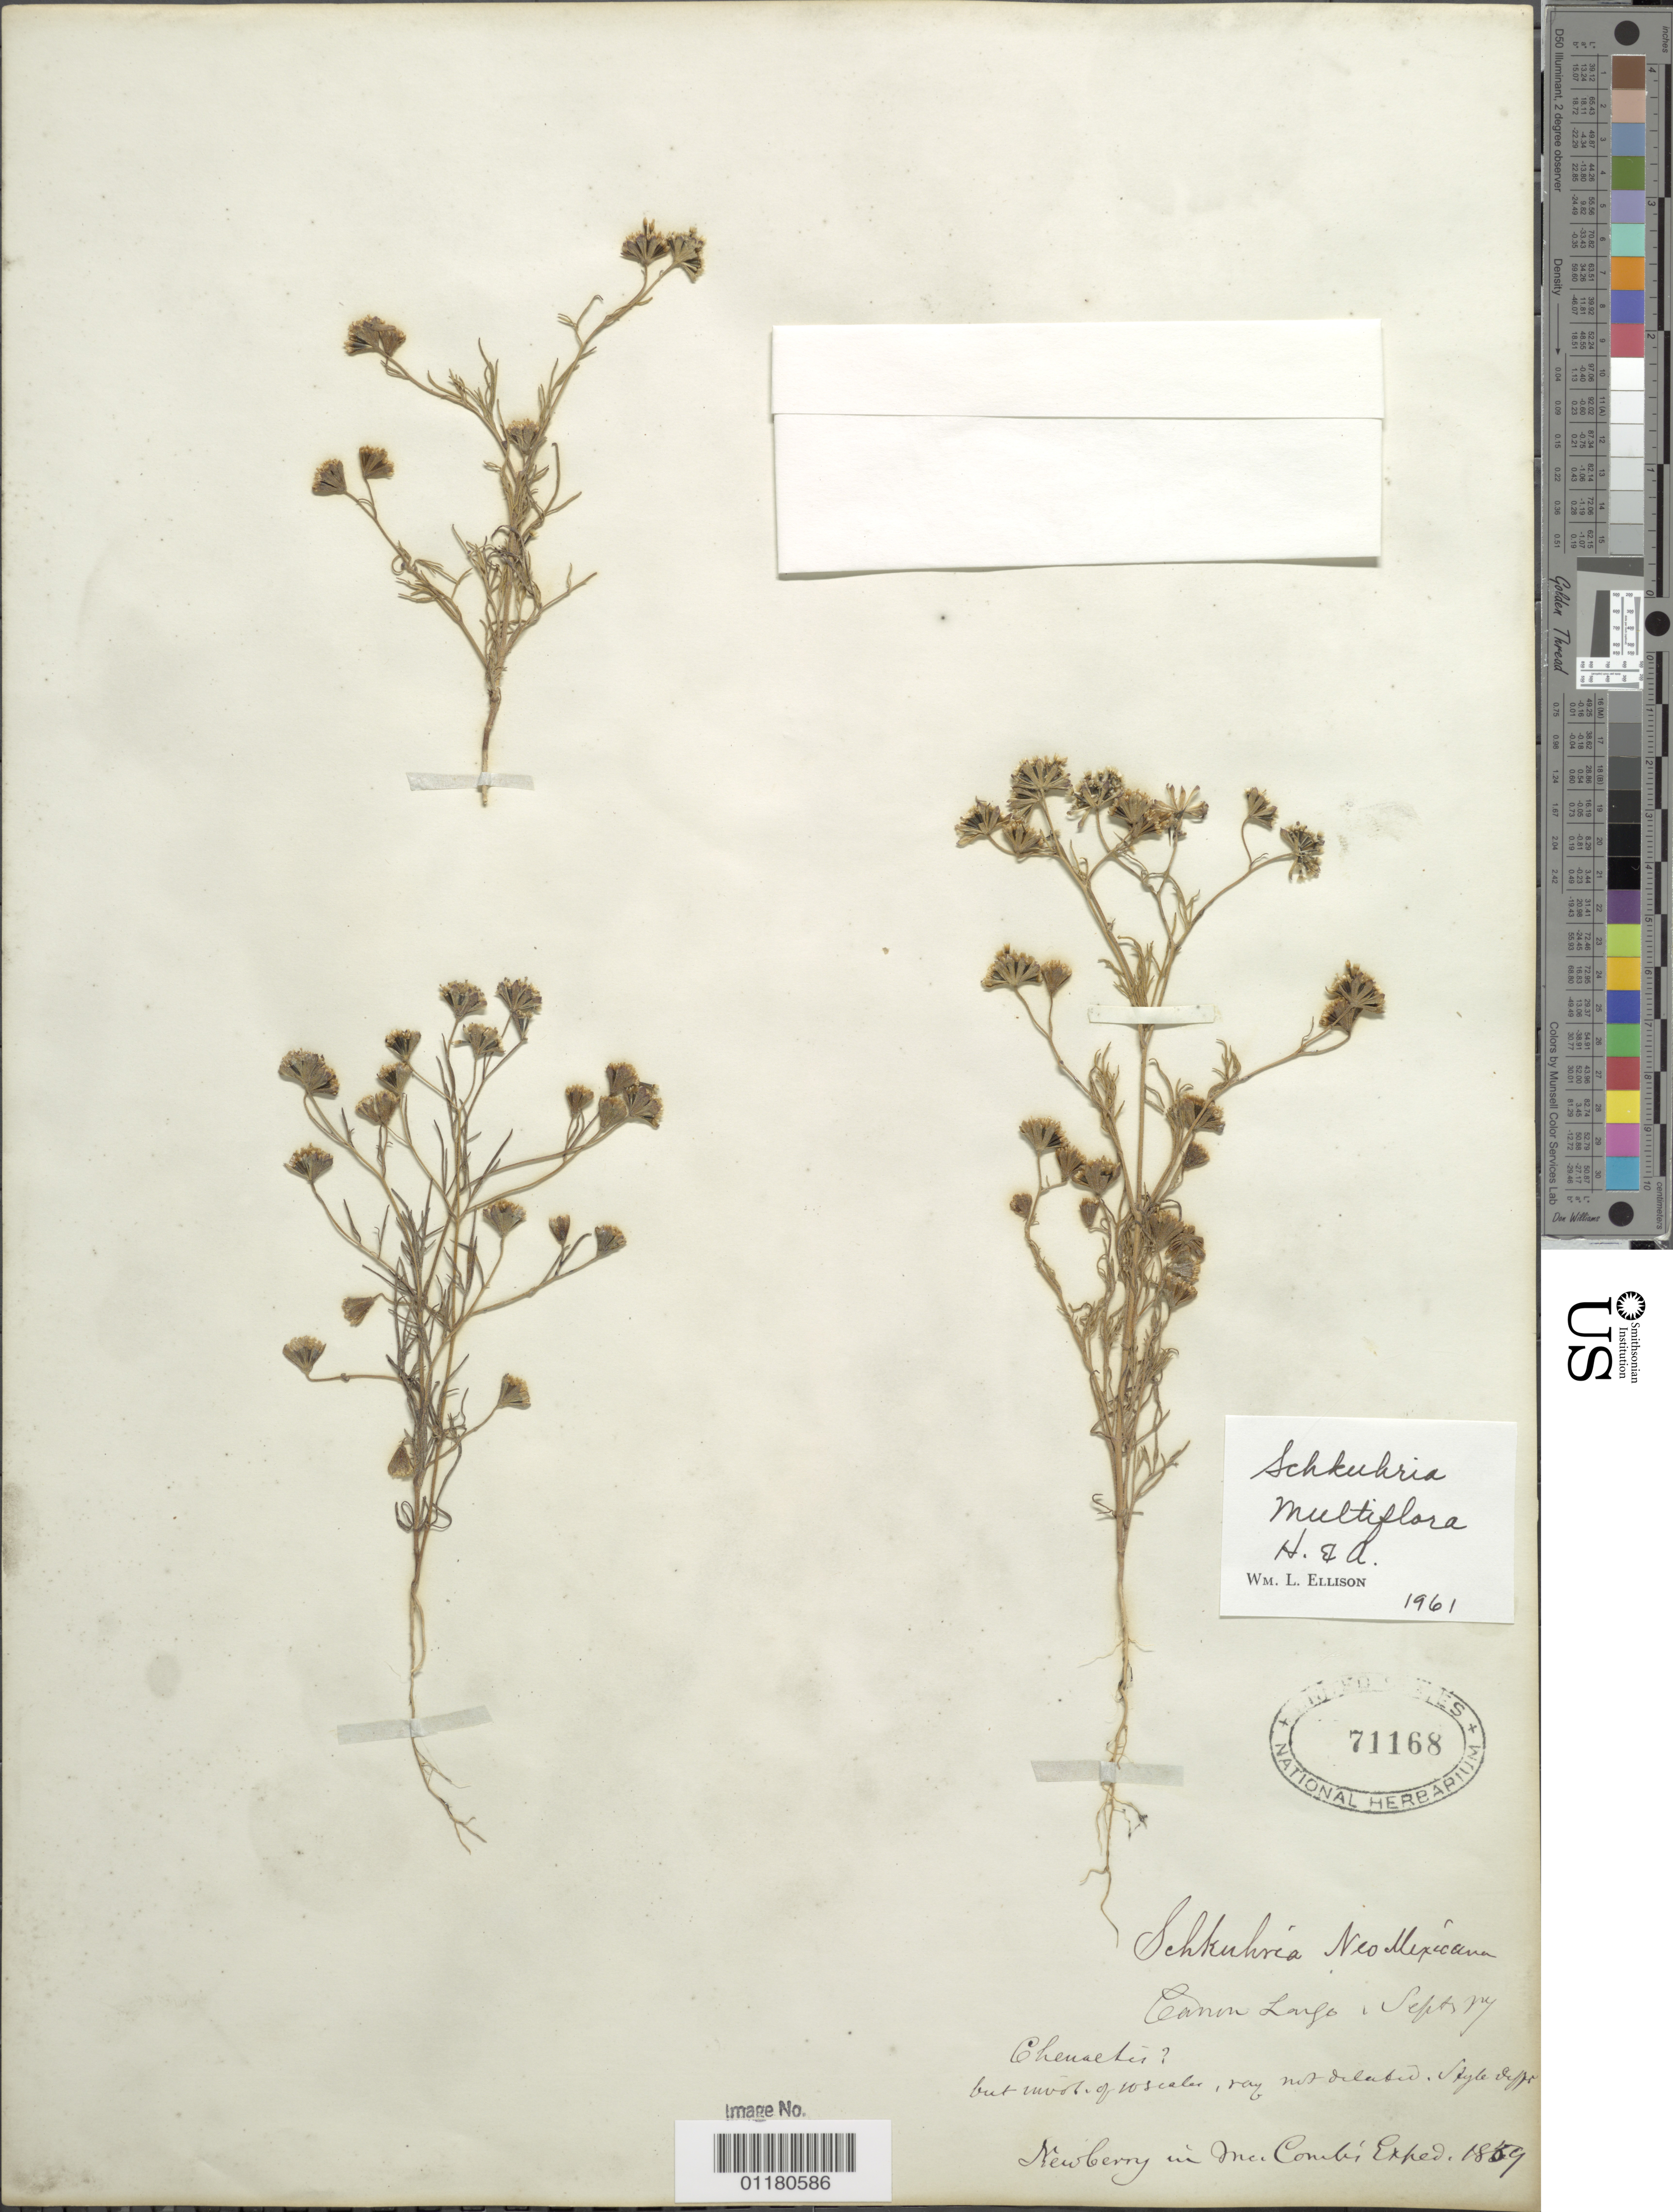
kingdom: Plantae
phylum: Tracheophyta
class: Magnoliopsida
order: Asterales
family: Asteraceae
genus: Schkuhria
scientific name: Schkuhria multiflora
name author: Hook. & Arn.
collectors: J. S. Newberry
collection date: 1859-09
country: United States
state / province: New Mexico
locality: Canyon Largo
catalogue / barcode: US 71168